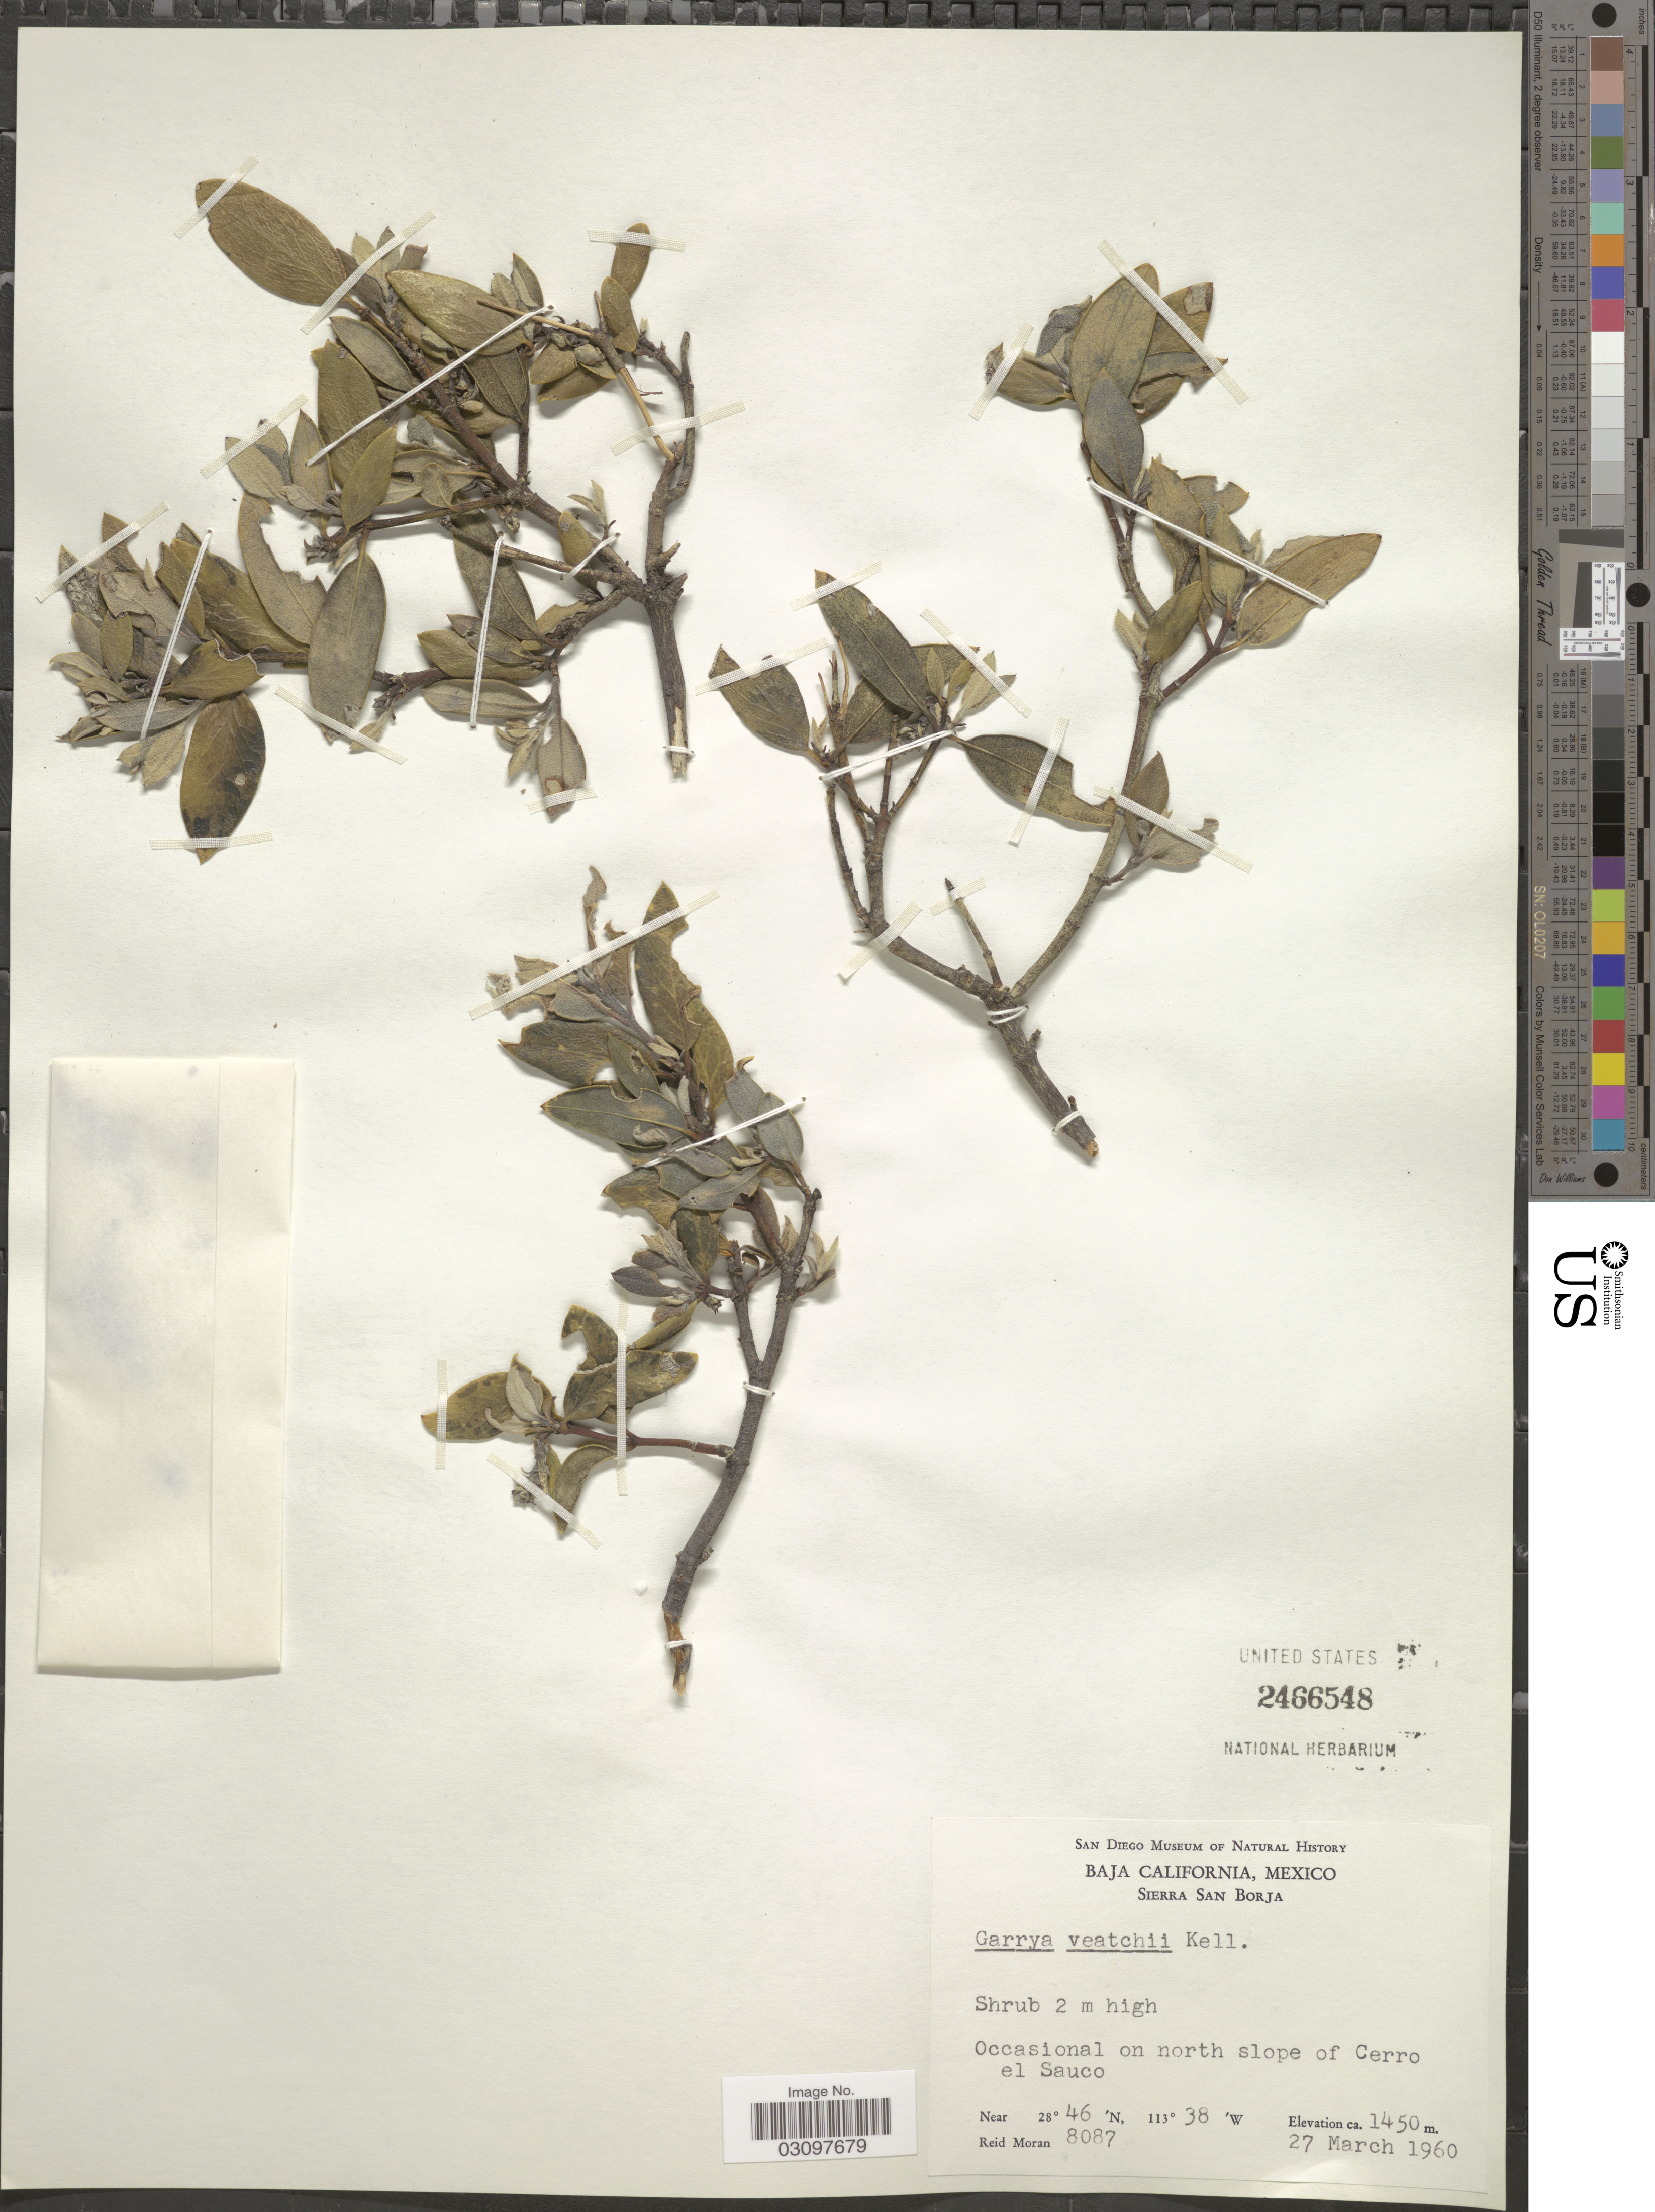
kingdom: Plantae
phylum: Tracheophyta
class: Magnoliopsida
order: Garryales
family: Garryaceae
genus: Garrya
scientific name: Garrya veatchii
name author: Kellogg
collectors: R. Moran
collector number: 8087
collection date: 1960-03-27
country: Mexico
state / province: Baja California Norte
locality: Sierra San Borja. Occasional on north slope of Cerro el Sauco.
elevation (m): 1450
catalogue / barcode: US 2466548